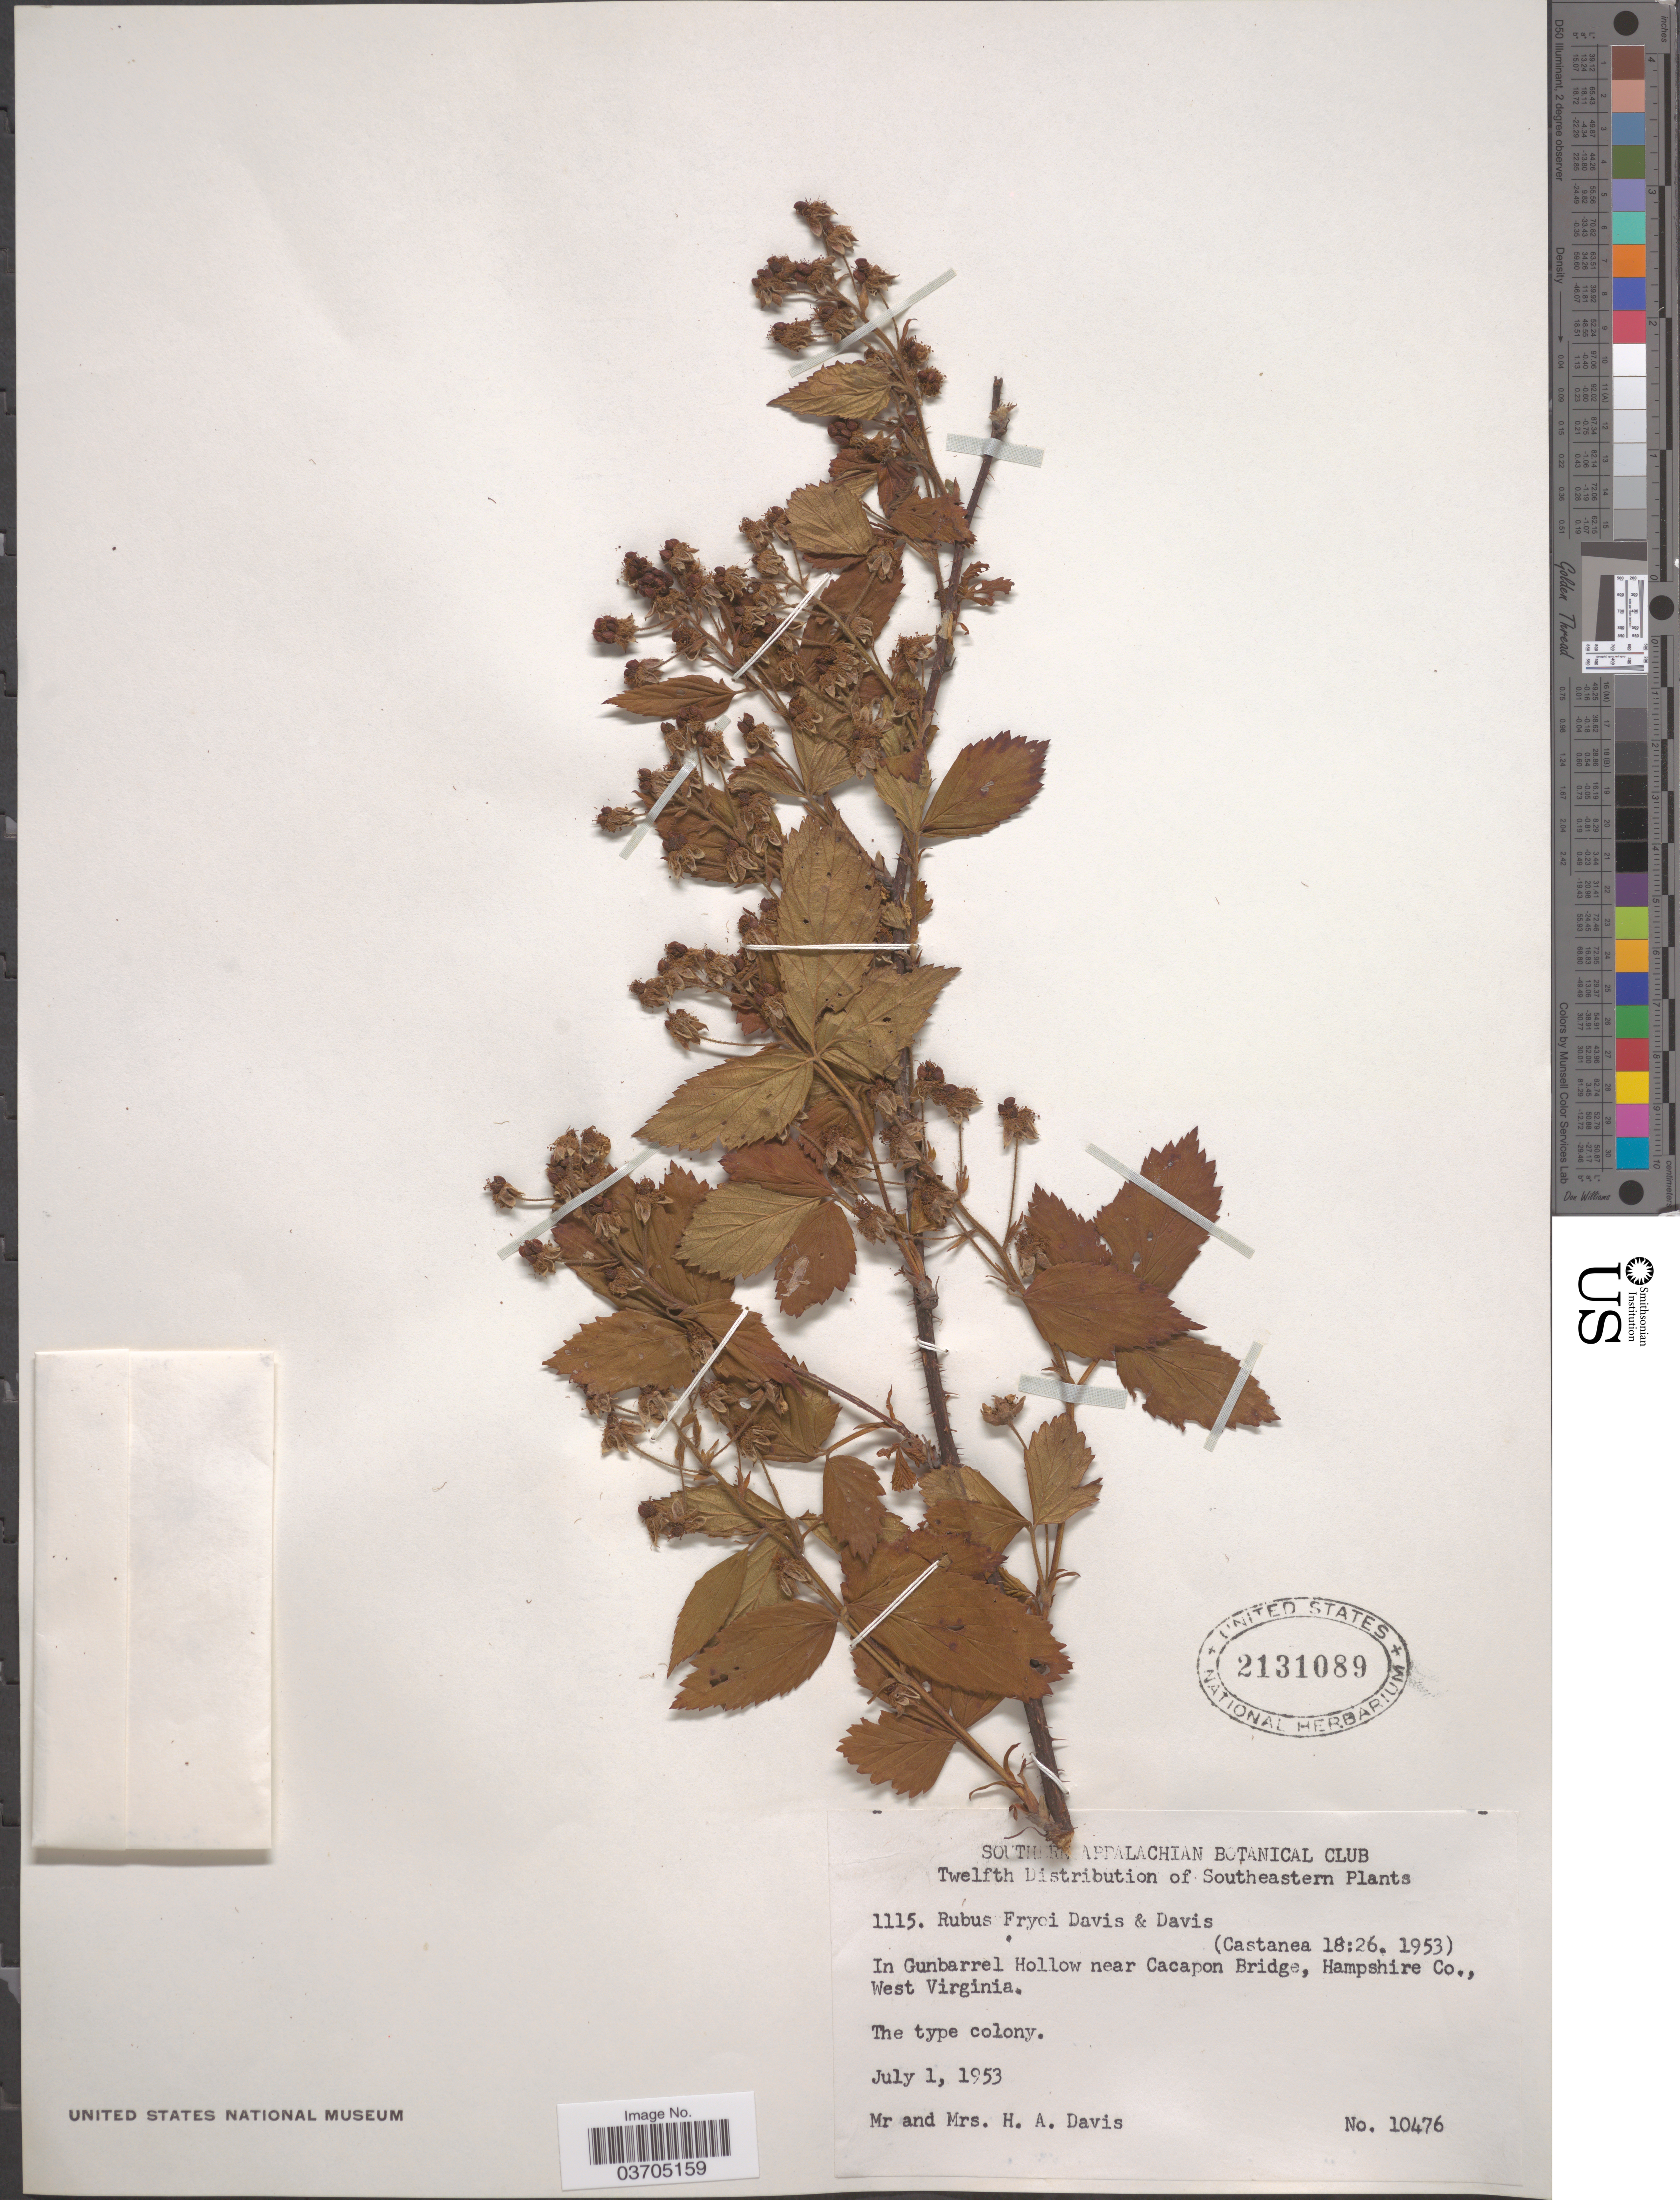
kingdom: Plantae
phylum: Tracheophyta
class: Magnoliopsida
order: Rosales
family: Rosaceae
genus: Rubus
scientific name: Rubus fryei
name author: H.A. Davis & T. Davis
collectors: H. Davis & H. Davis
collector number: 10476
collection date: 1953-07-01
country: United States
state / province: West Virginia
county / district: Hampshire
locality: In Gunbarrel Hollow near Cacapon Bridge, Hampshire Co.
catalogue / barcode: US 2131089